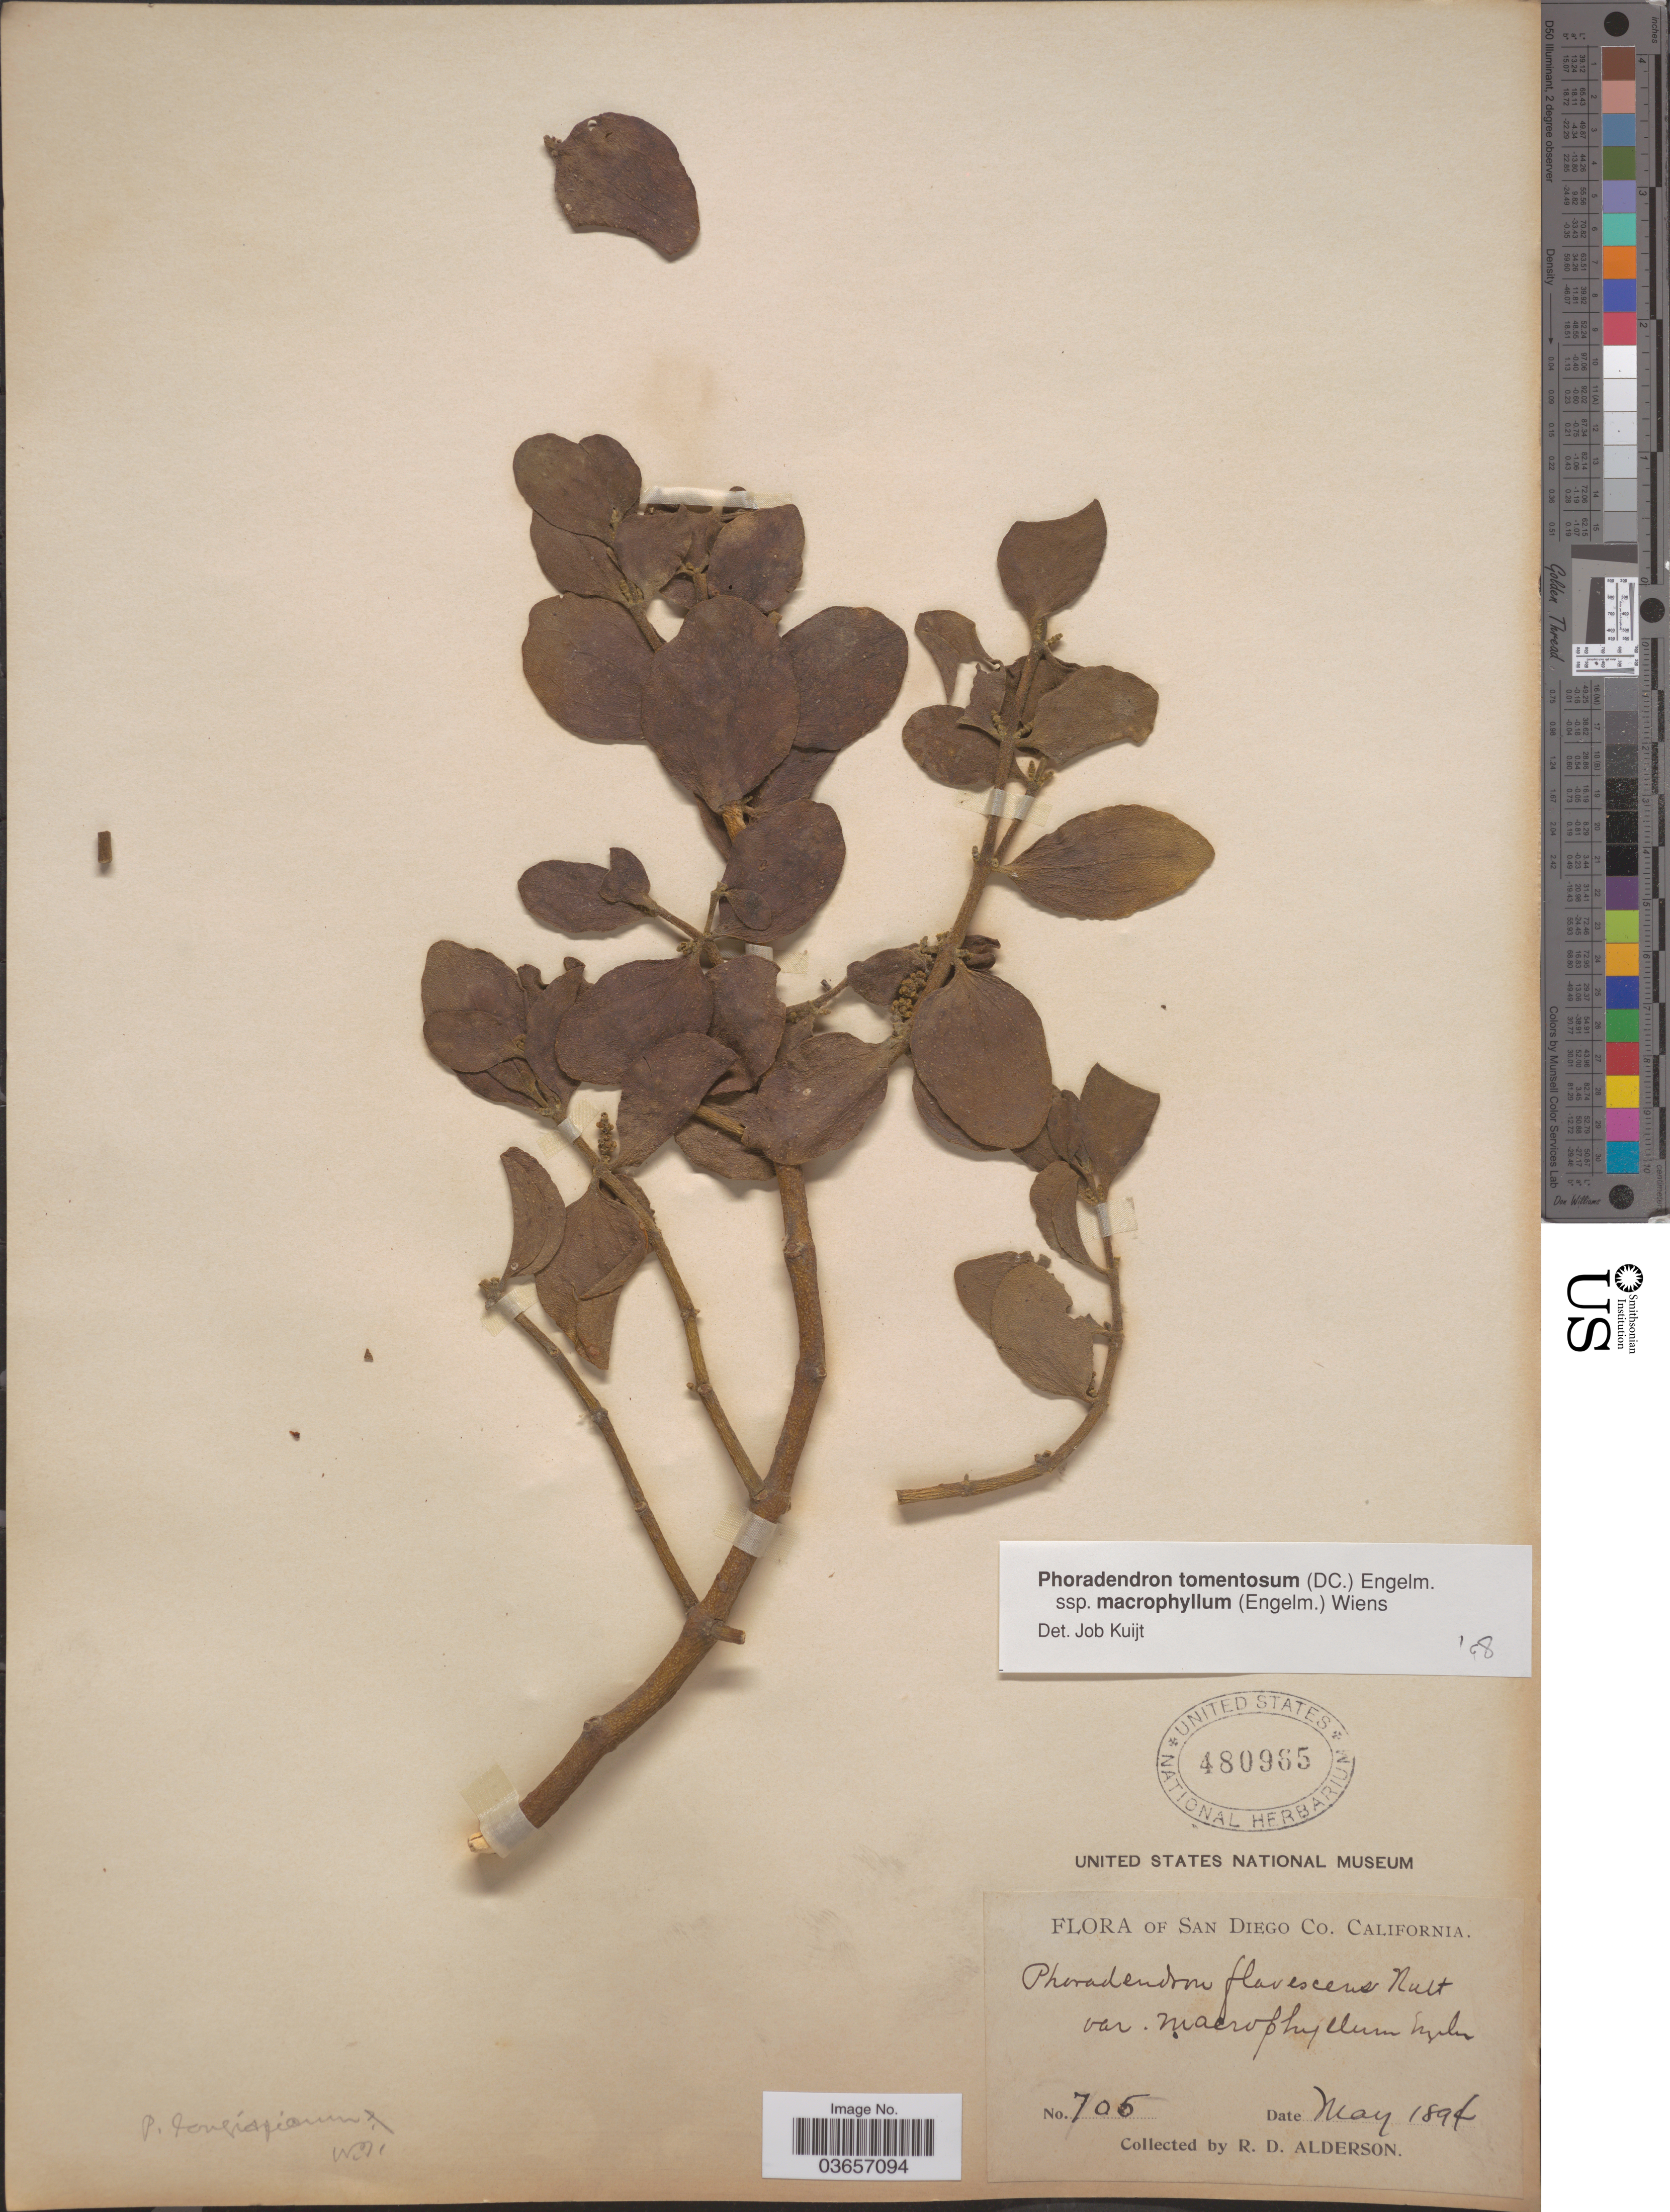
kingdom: Plantae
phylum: Tracheophyta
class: Magnoliopsida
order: Santalales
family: Viscaceae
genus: Phoradendron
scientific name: Phoradendron tomentosum subsp. macrophyllum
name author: DC.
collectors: R. Alderson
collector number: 705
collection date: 1894-05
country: United States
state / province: California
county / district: San Diego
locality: San Diego Co.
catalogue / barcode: US 480965